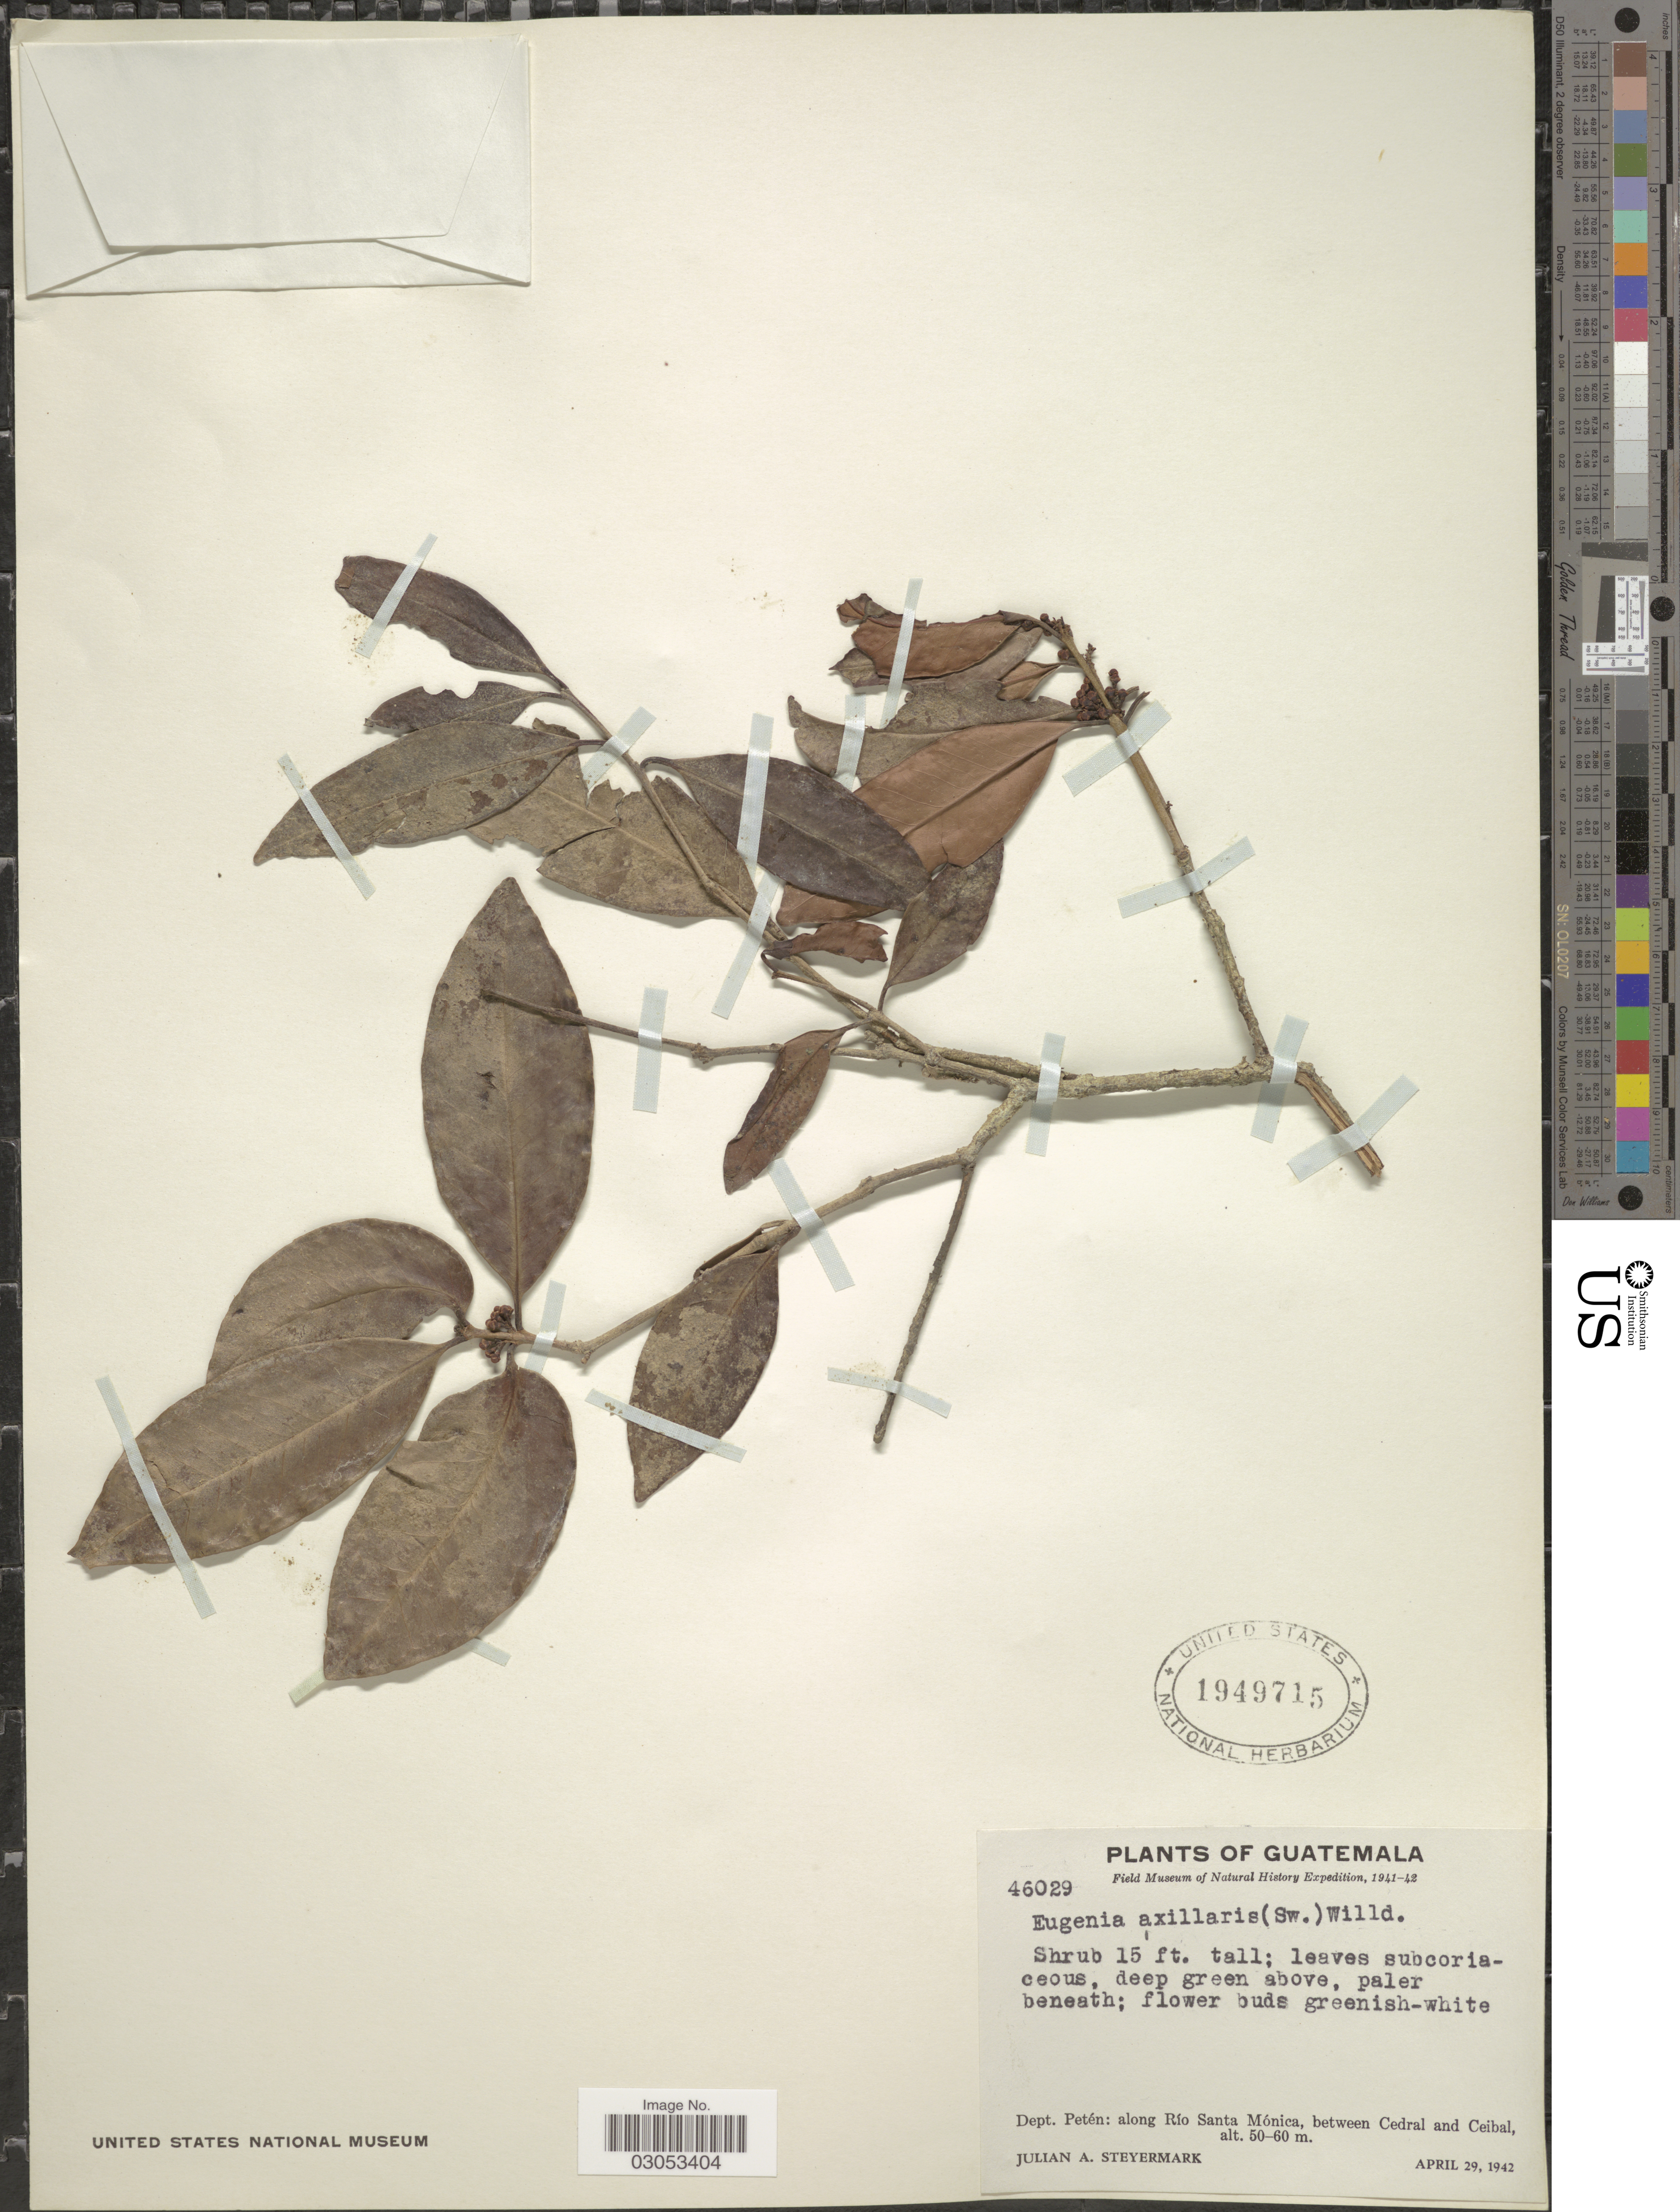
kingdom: Plantae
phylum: Tracheophyta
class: Magnoliopsida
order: Myrtales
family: Myrtaceae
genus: Eugenia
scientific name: Eugenia axillaris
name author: (Sw.) Willd.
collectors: J. Steyermark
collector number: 46029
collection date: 1942-04-29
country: Guatemala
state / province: El Petén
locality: Dept. Petén: along Río Santa Mónica, between Cedral and Ceibal.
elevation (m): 50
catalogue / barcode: US 1949715